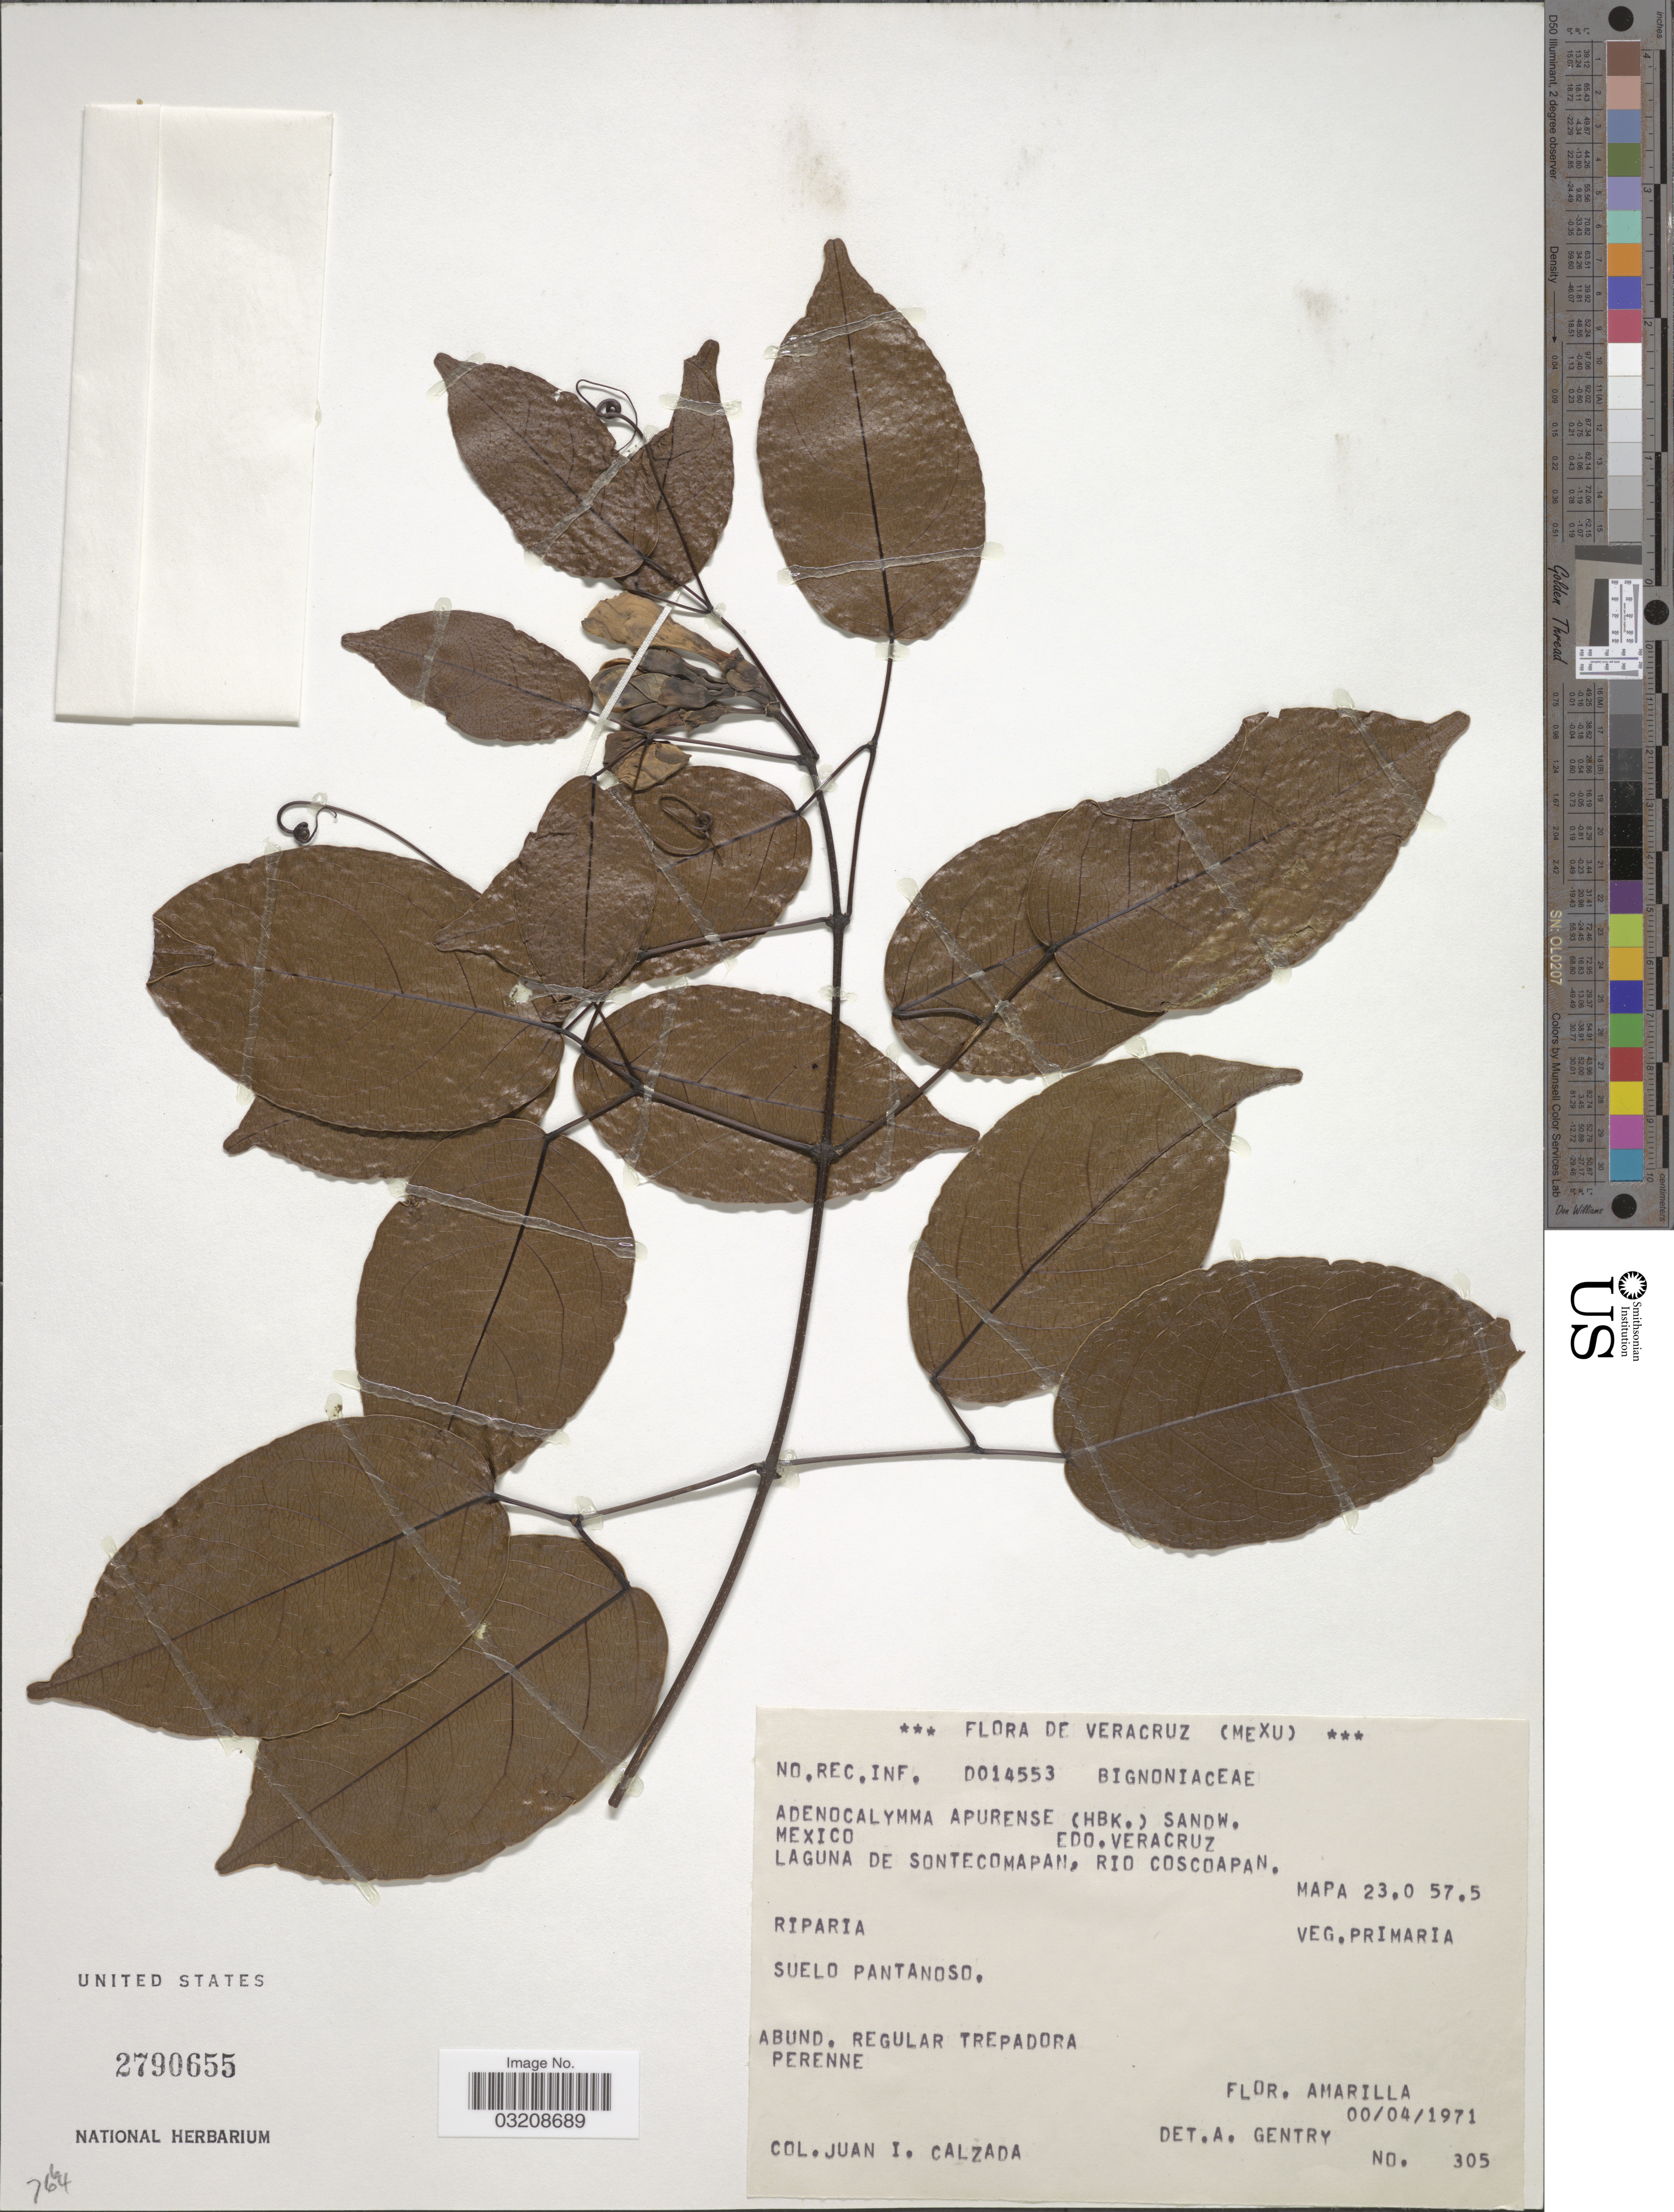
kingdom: Plantae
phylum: Tracheophyta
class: Magnoliopsida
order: Lamiales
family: Bignoniaceae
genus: Adenocalymma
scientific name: Adenocalymma apurense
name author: (Kunth) Sandwith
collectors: J. I. Calzada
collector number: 305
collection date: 1971-04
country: Mexico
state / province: Veracruz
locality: Vera Cruz. Laguna de Sontecomapan, Rio Coscoapan. Mapa 23.0 57.5.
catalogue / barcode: US 2790655